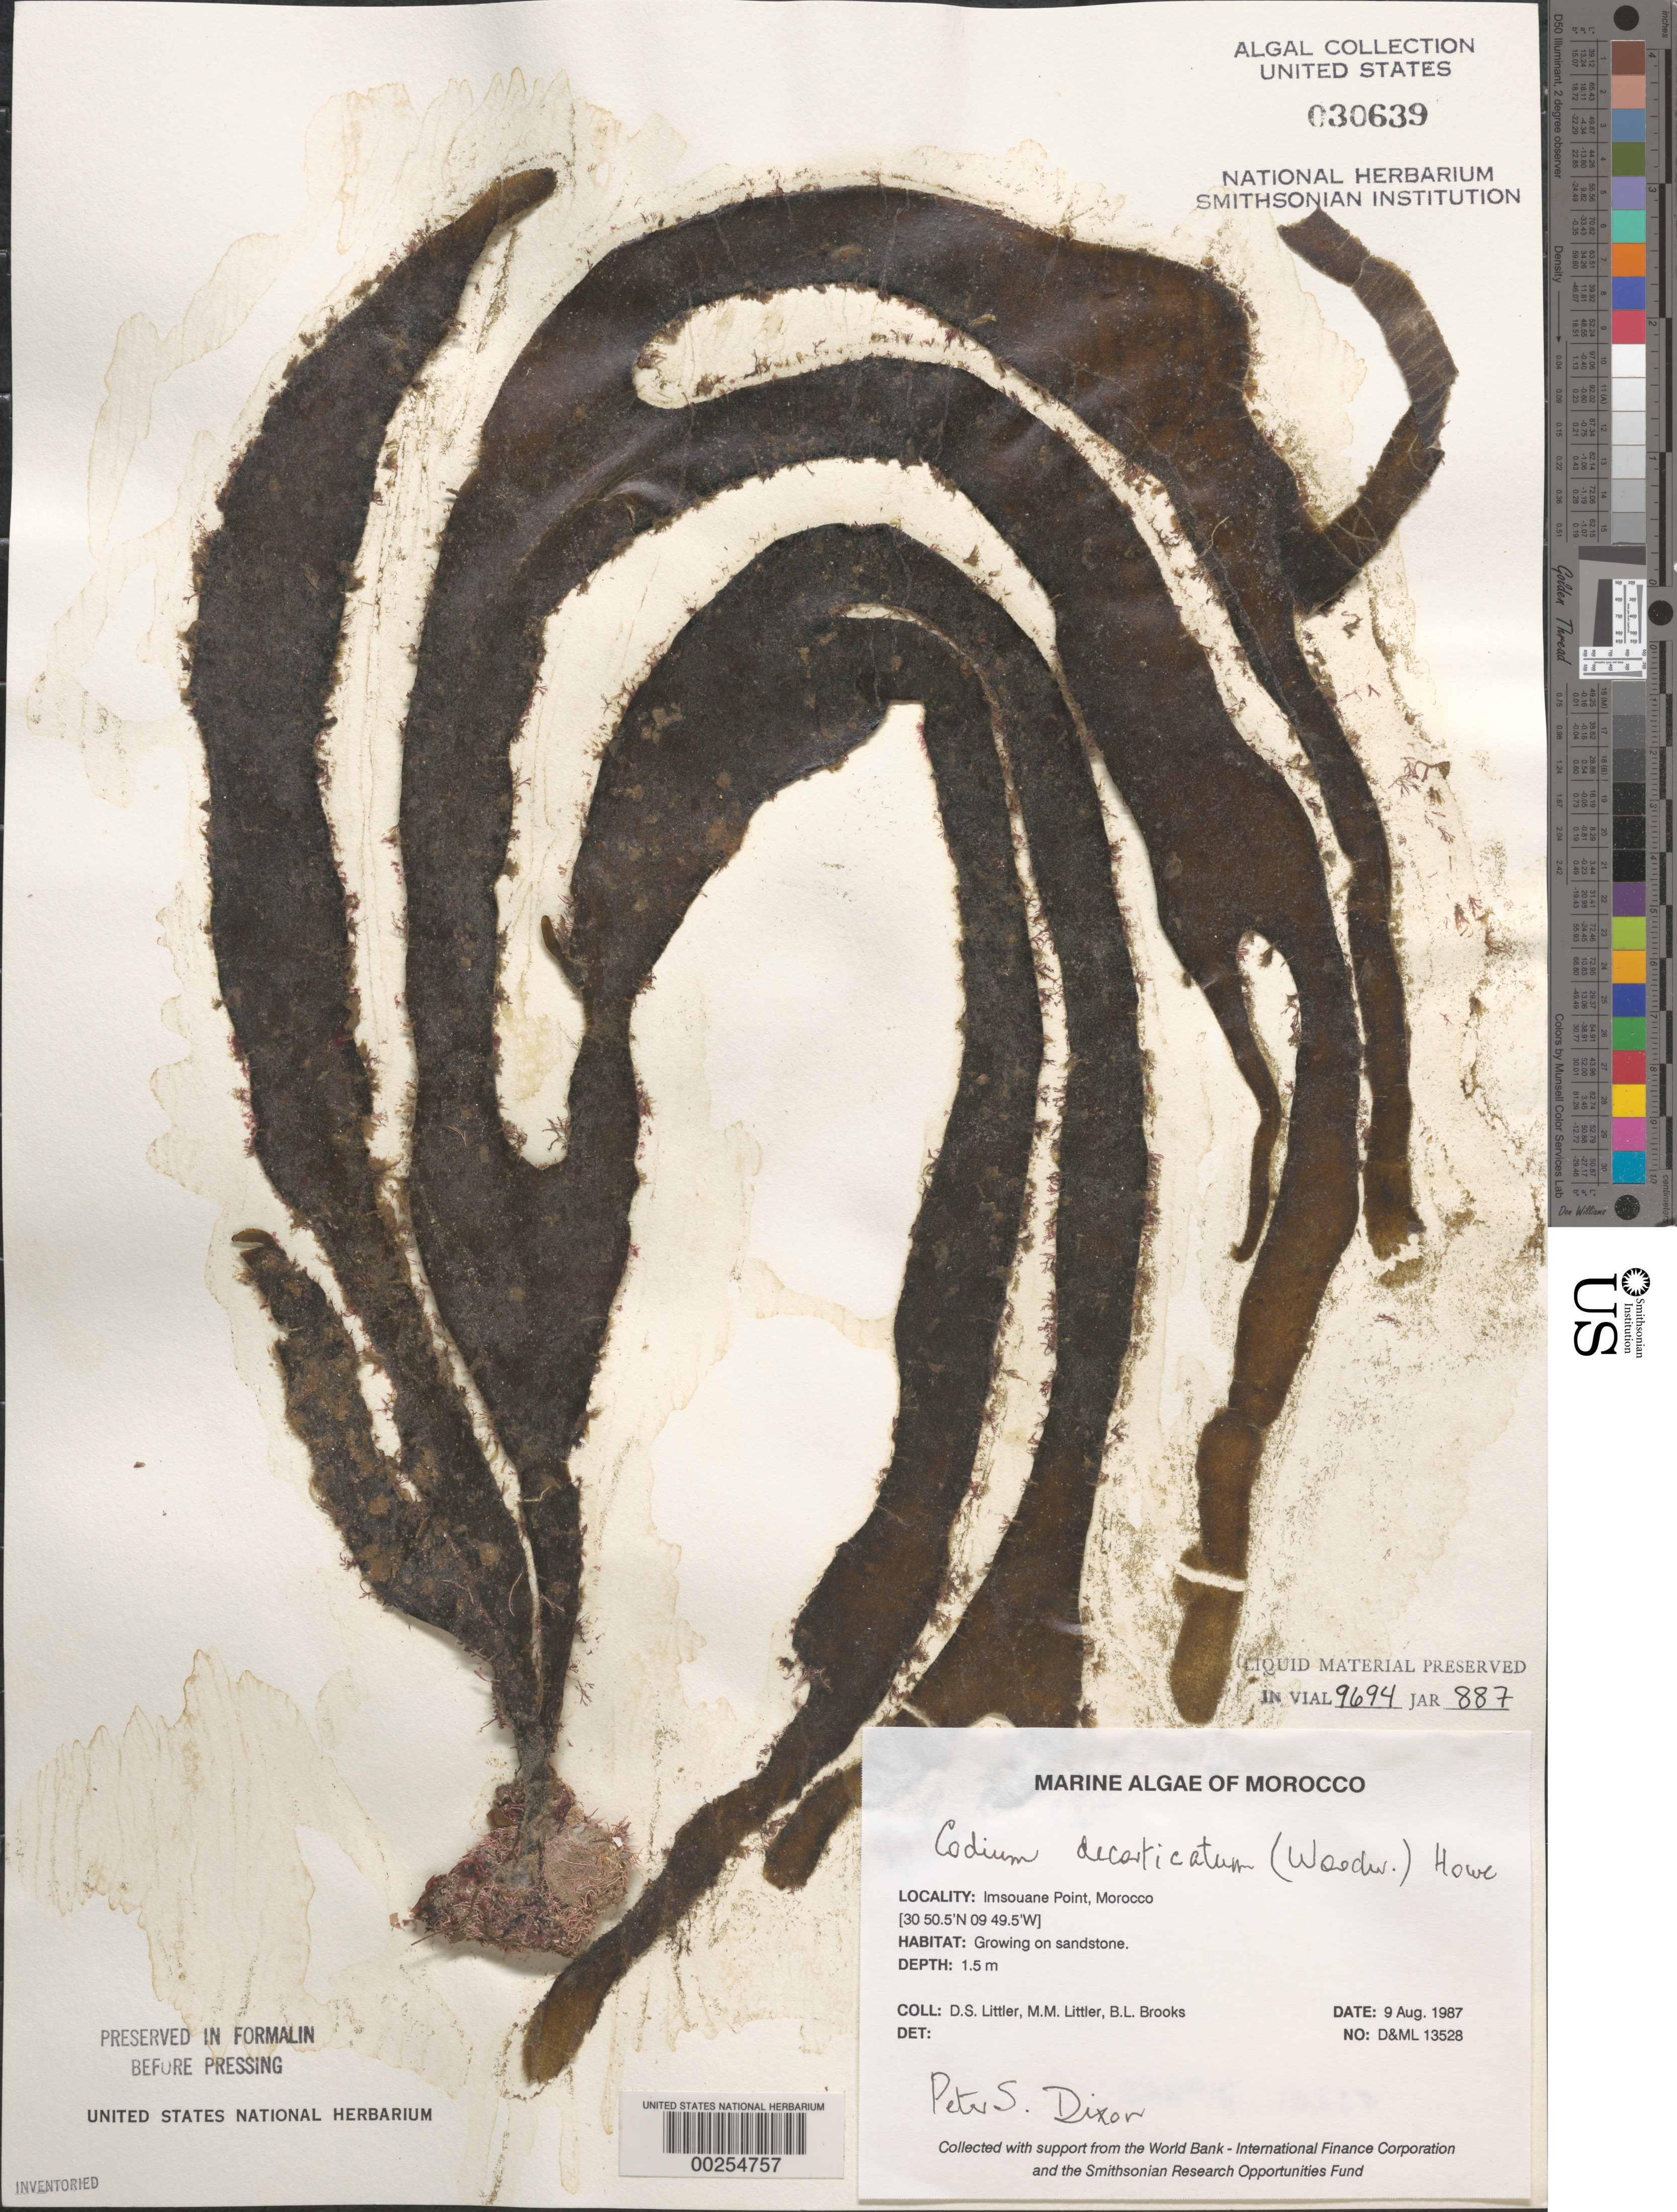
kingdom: Plantae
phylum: Chlorophyta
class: Ulvophyceae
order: Bryopsidales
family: Codiaceae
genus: Codium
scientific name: Codium decorticatum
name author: (Woodw.) M. Howe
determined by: Dixon, P. S.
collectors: D. S. Littler, M. M. Littler & B. Brooks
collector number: D&ML 13528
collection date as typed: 09 Aug 1987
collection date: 1987-08-09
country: Morocco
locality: Imsouane Point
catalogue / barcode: US 30639